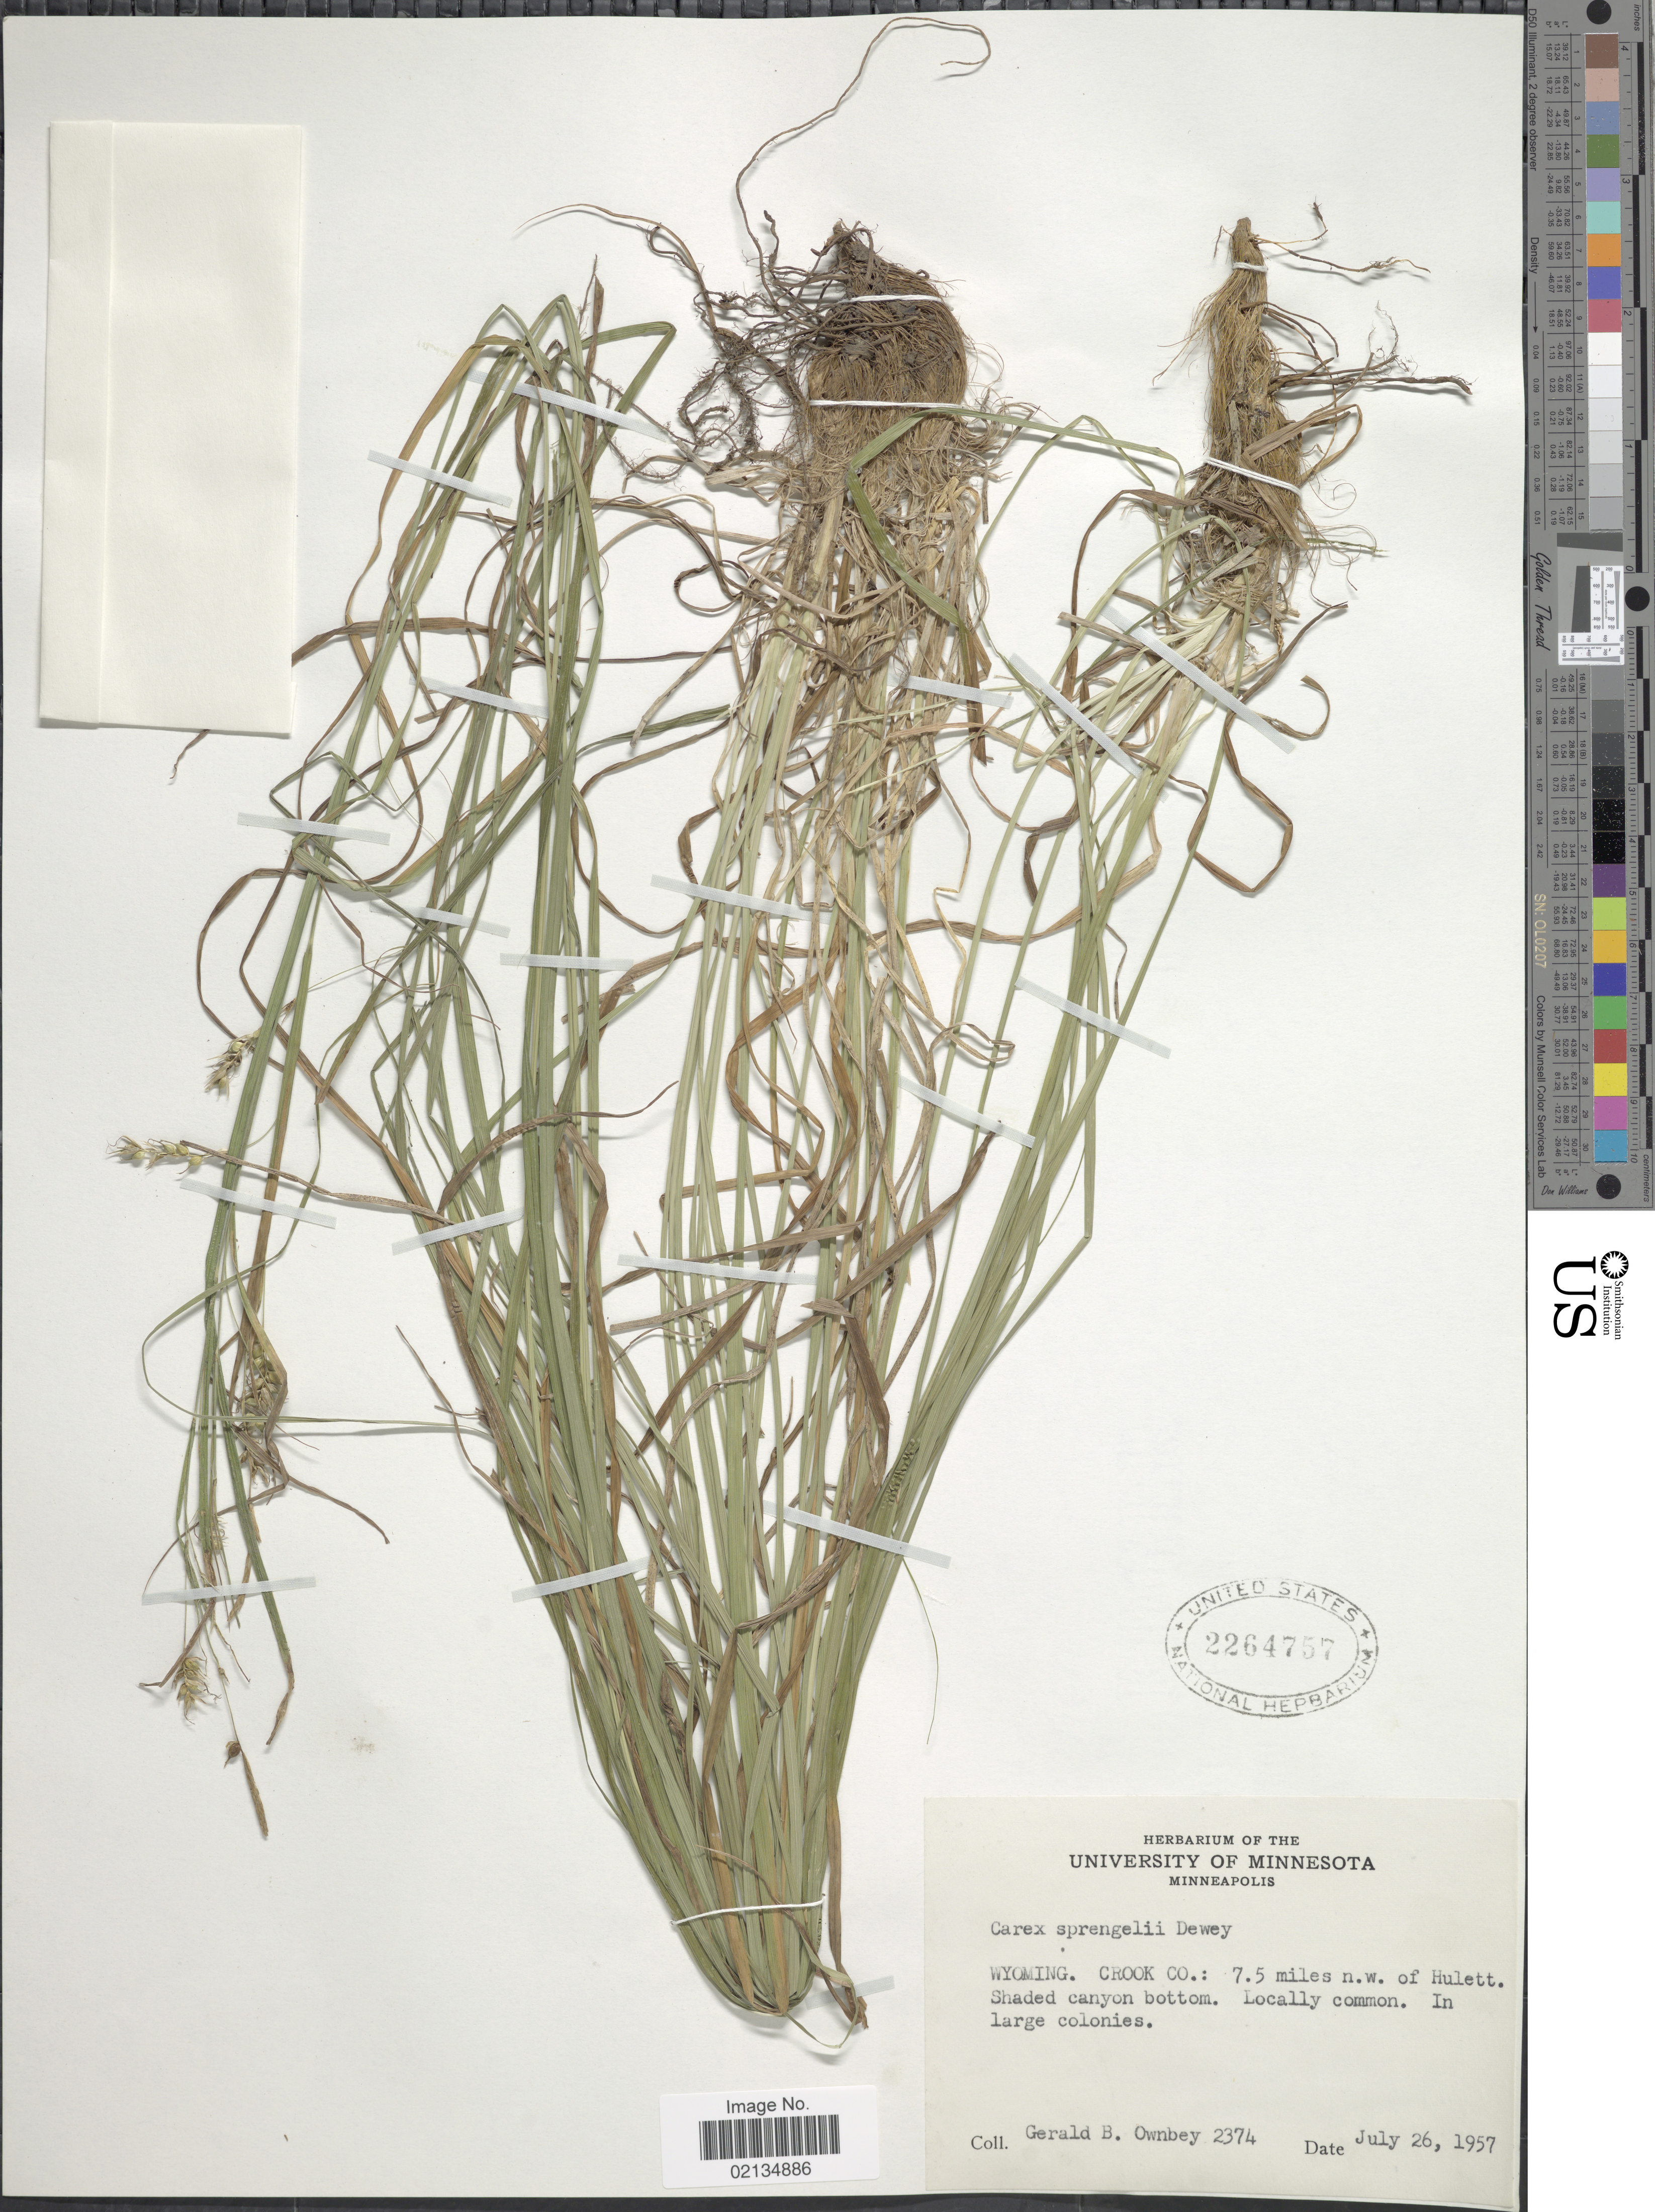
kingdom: Plantae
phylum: Tracheophyta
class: Liliopsida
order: Poales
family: Cyperaceae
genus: Carex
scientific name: Carex sprengelii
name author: Dewey ex Spreng.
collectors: G. B. Ownbey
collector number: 2374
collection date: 1957-07-26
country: United States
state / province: Wyoming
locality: Wyoming, Crook Co.: 7.5 miles N.W. of Hulett, Shaded canyon bottom.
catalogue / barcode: US 2264757